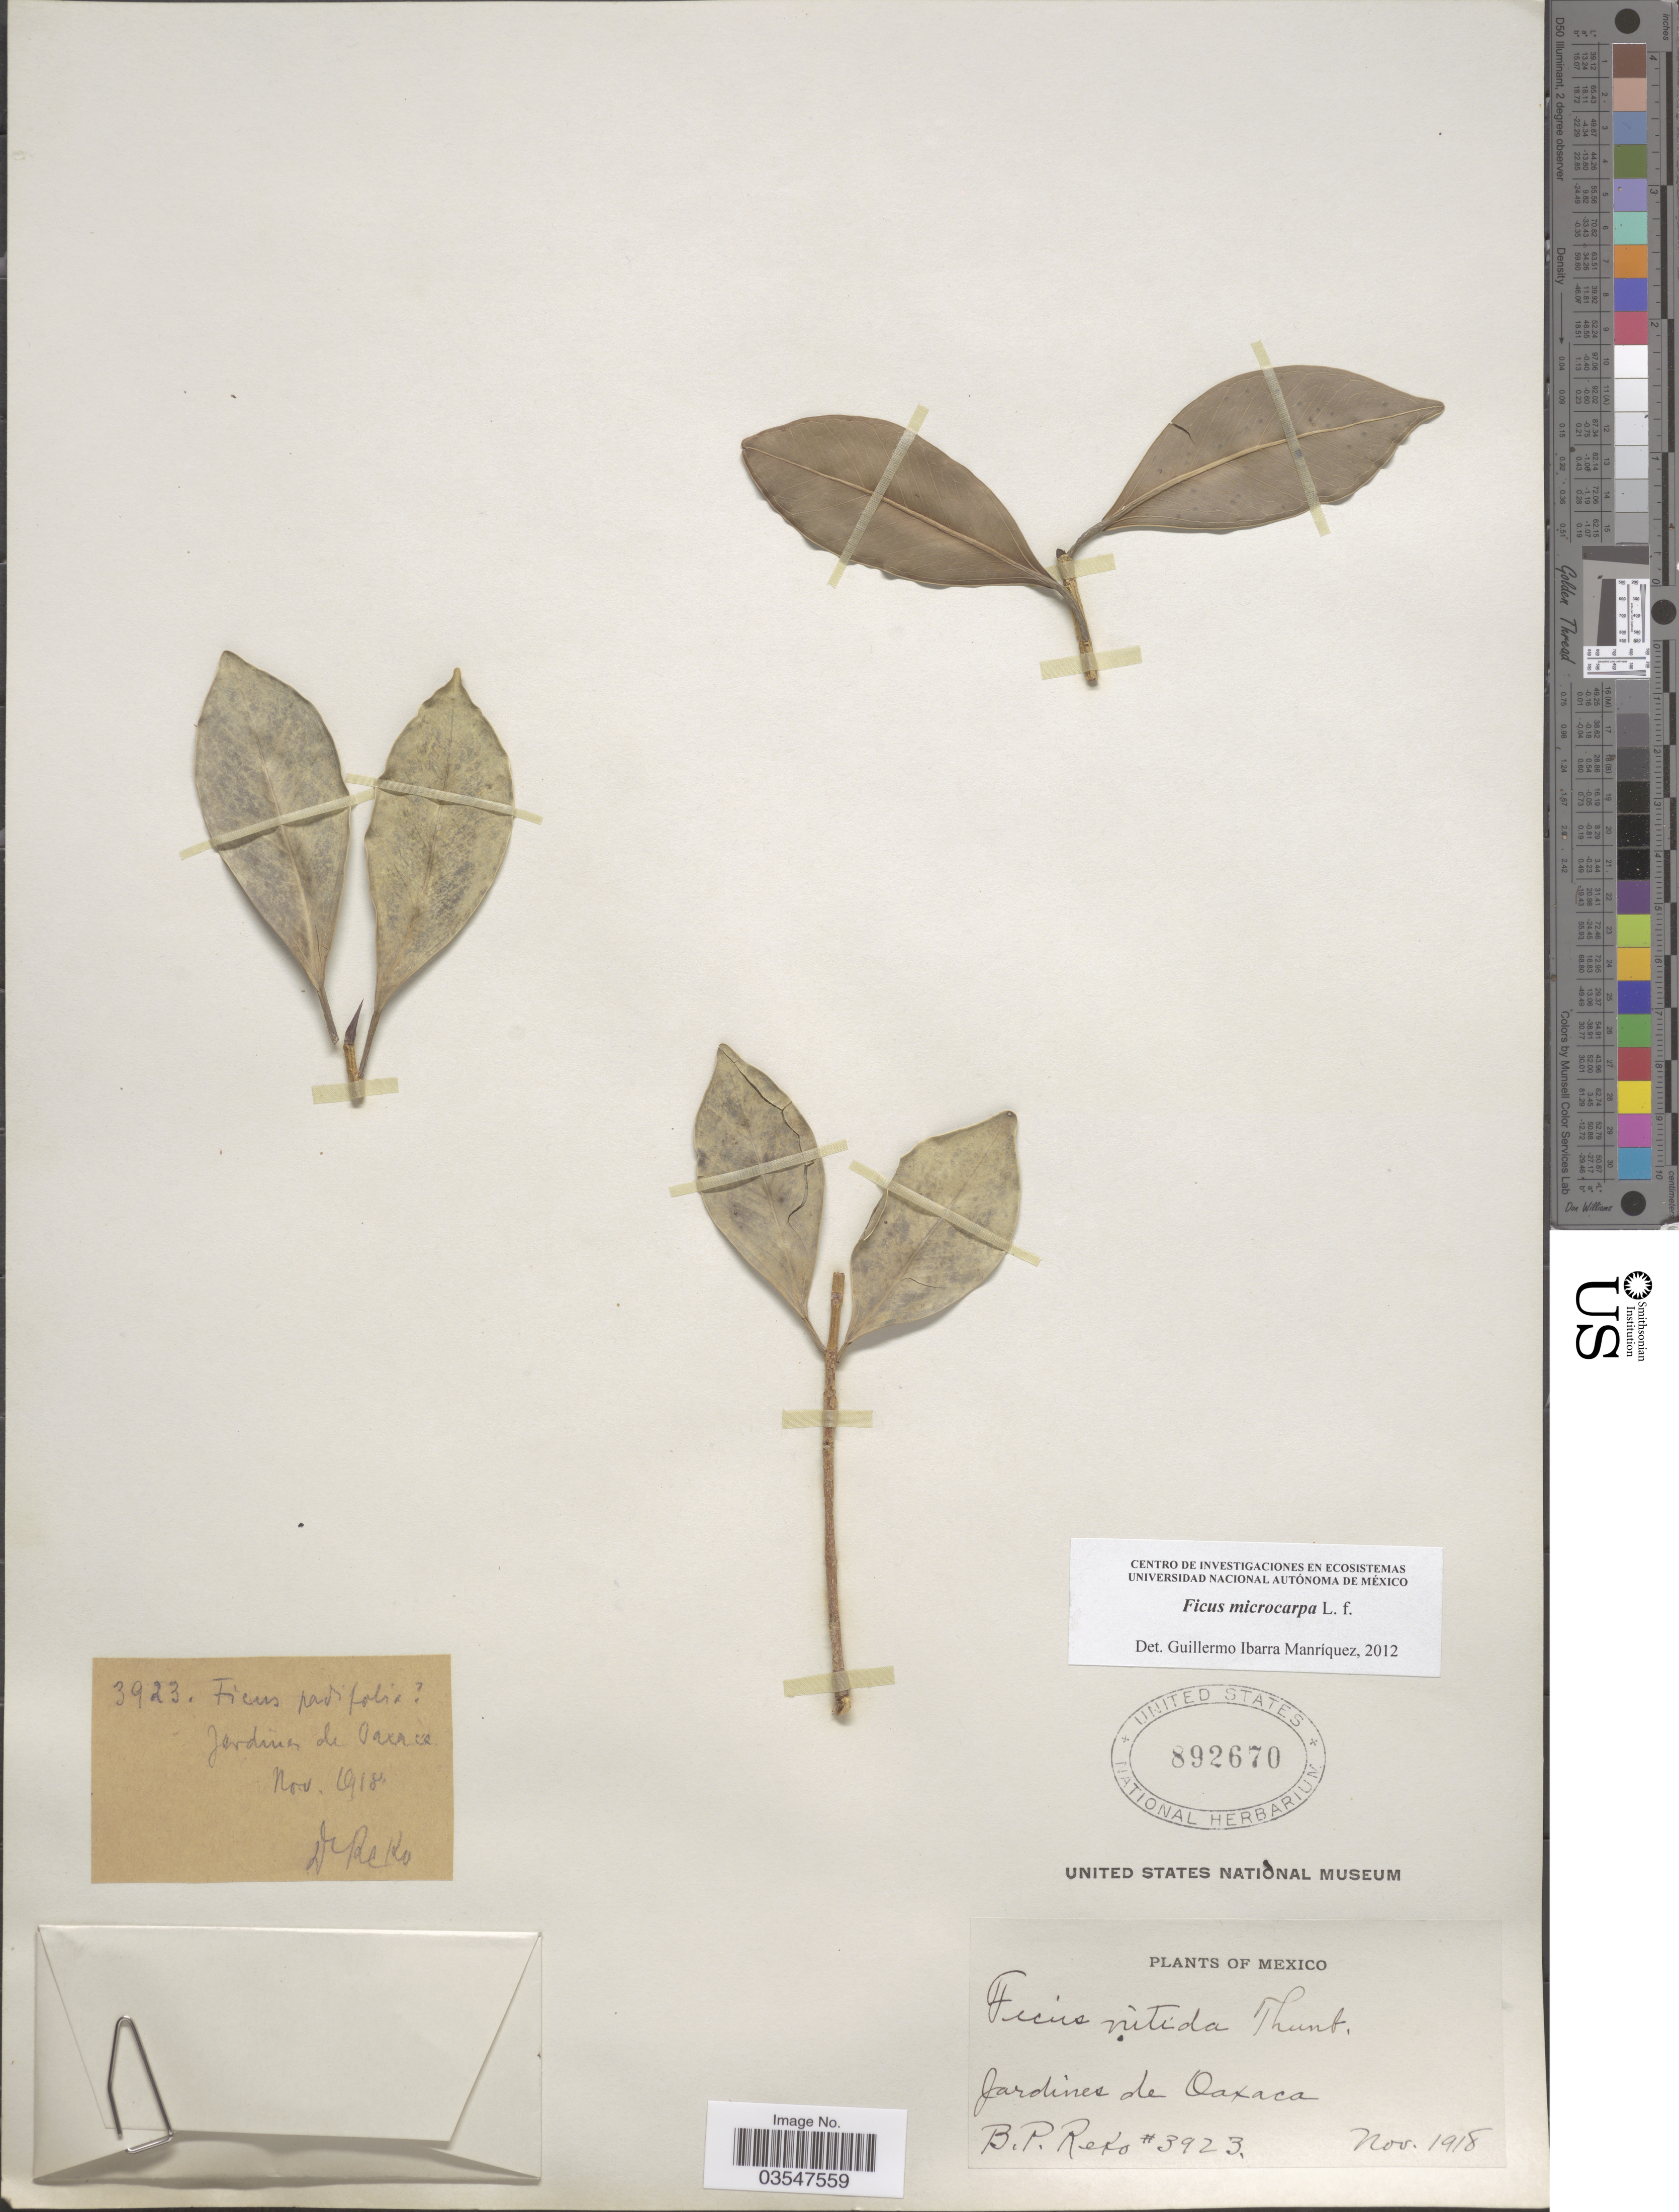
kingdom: Plantae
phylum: Tracheophyta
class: Magnoliopsida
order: Rosales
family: Moraceae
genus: Ficus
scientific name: Ficus microcarpa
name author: L. f.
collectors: B. P. Reko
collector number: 3923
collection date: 1918-11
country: Mexico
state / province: Oaxaca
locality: Jardines de Oaxaca.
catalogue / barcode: US 892670